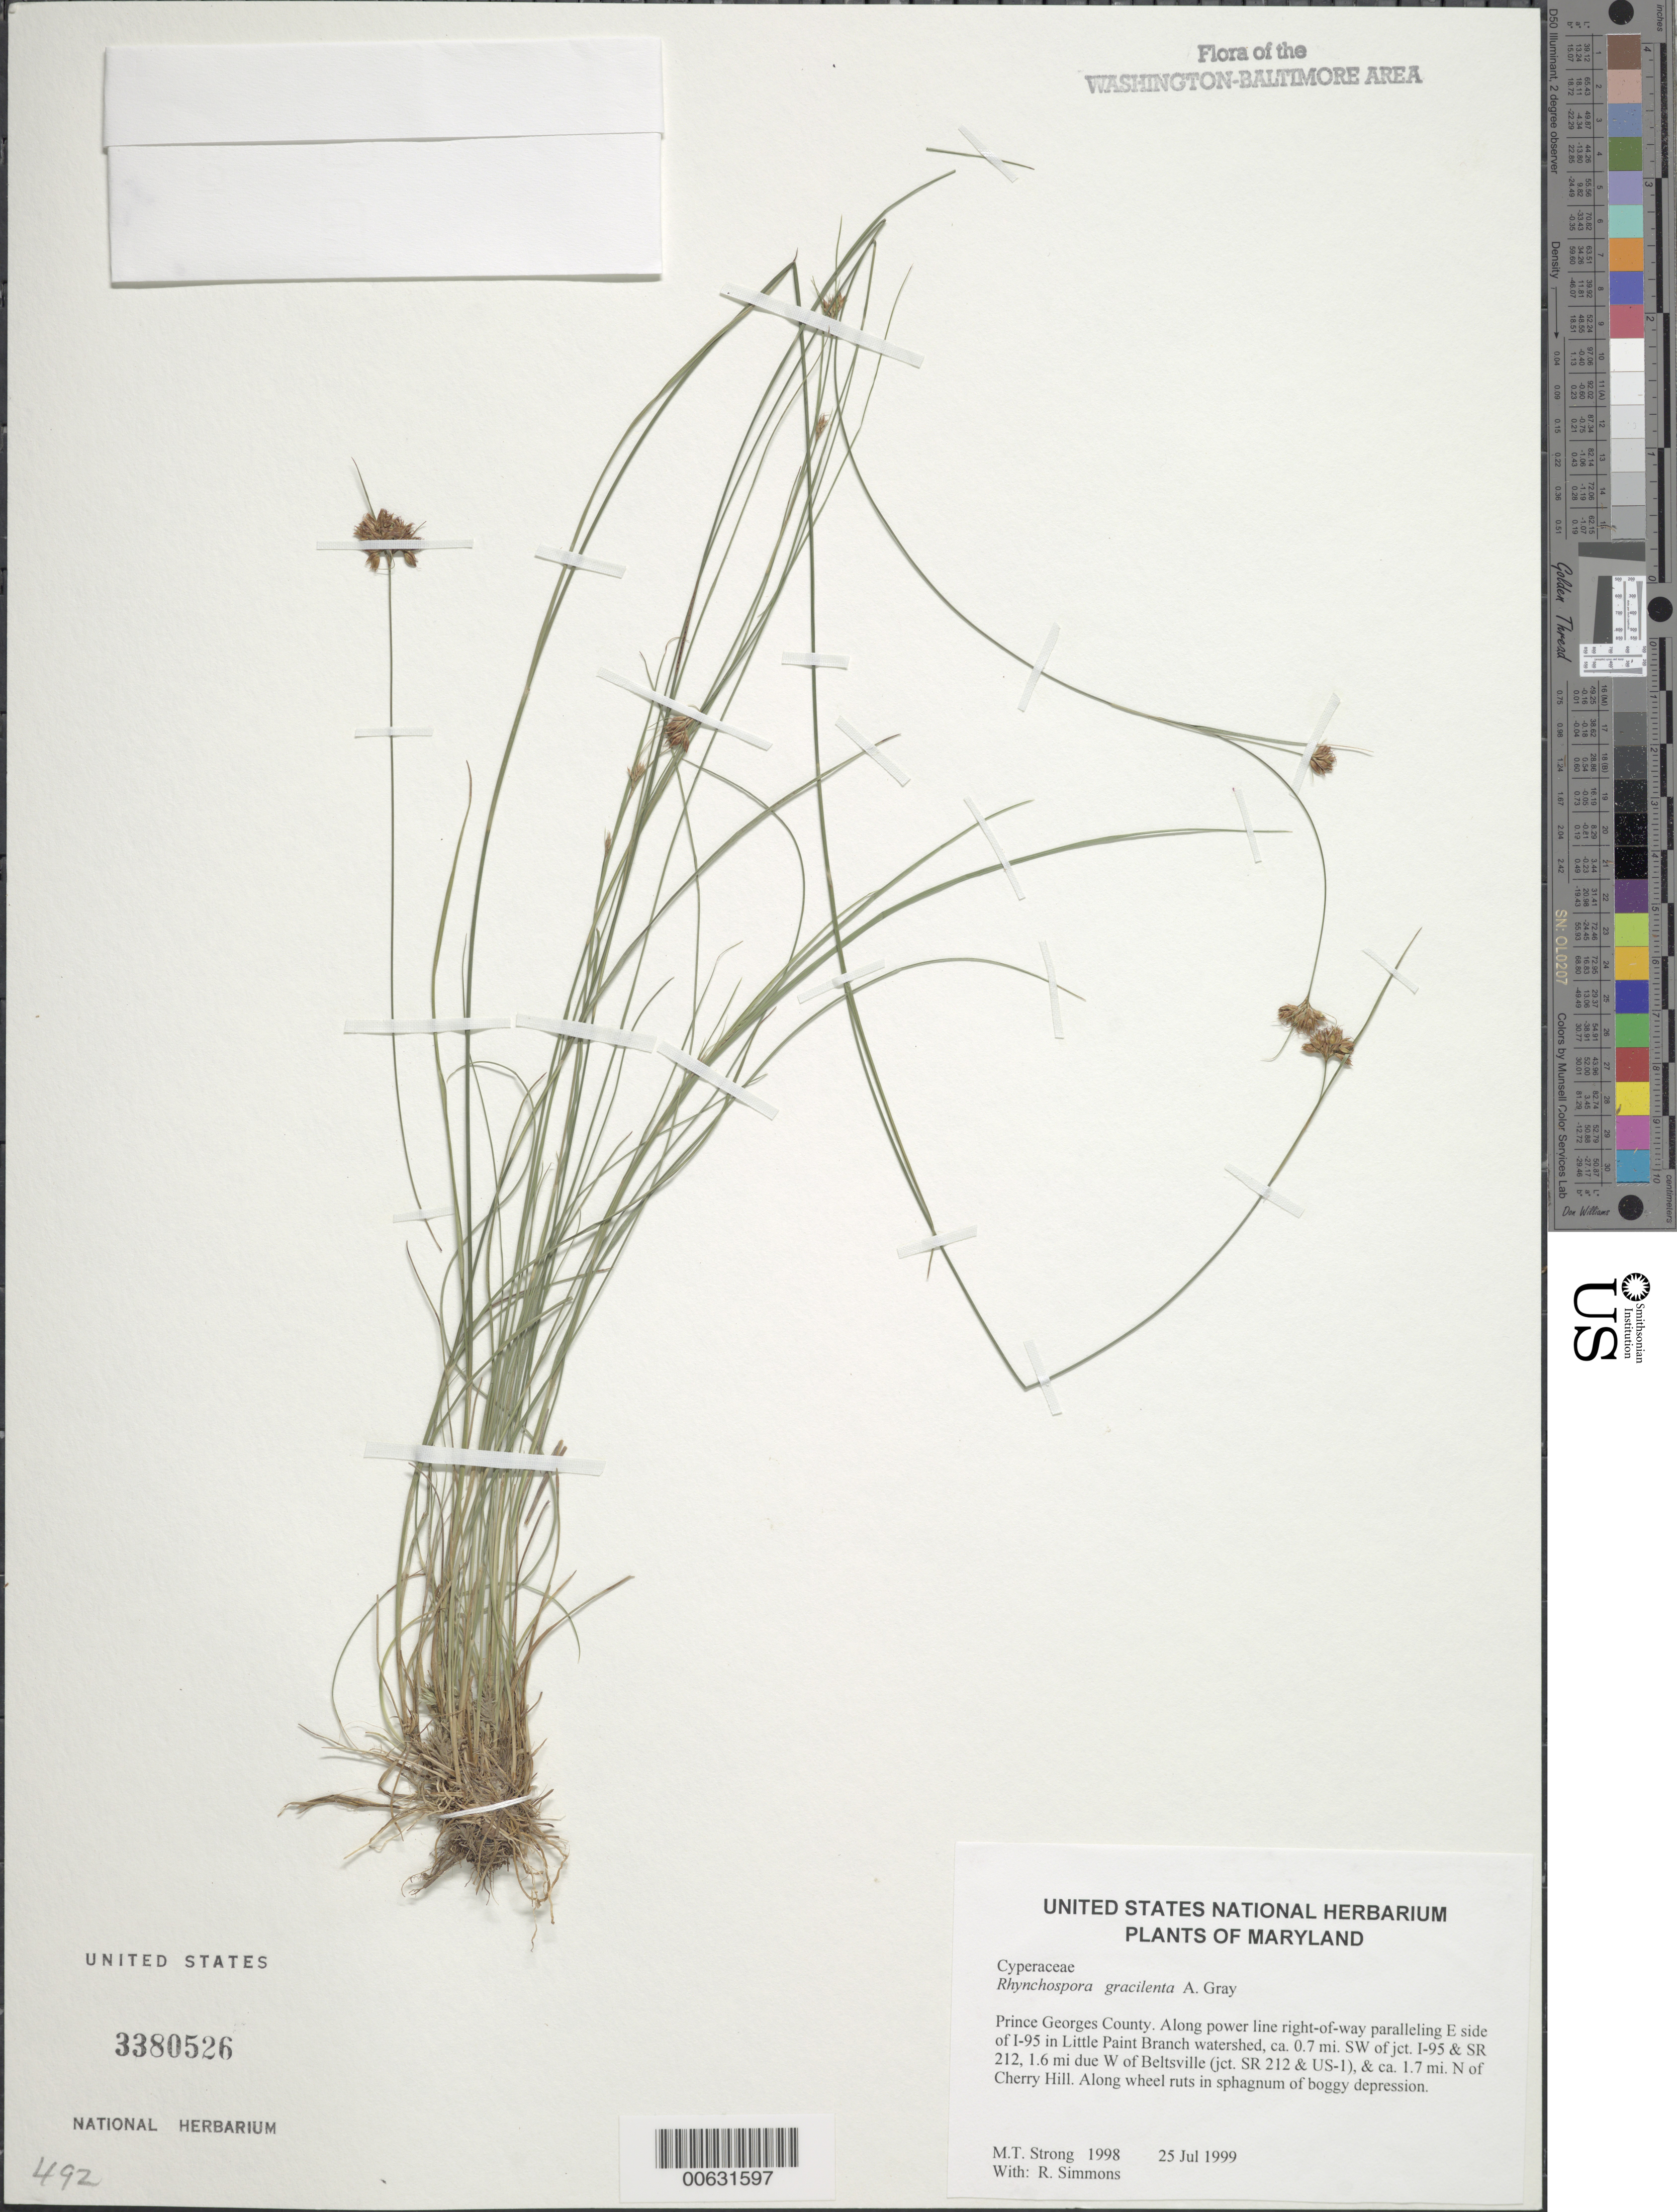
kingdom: Plantae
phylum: Tracheophyta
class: Liliopsida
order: Poales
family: Cyperaceae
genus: Rhynchospora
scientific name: Rhynchospora gracilenta A. Gray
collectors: M. T. Strong & R. Simmons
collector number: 1998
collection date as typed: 25 Jul 1999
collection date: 1999-07-25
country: United States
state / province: Maryland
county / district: Prince George's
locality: Along power line right-of-way paralleling E side of I-95 in Little Paint Branch watershed, ca. 0.7 mi. SW of jct. I-95 & SR 212, 1.6 mi due W of Beltsville (jct. SR 212 & US-1), & ca. 1.7 mi. N of Cherry Hill.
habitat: Along wheel ruts in sphagnum of boggy depression.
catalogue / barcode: US 3380526